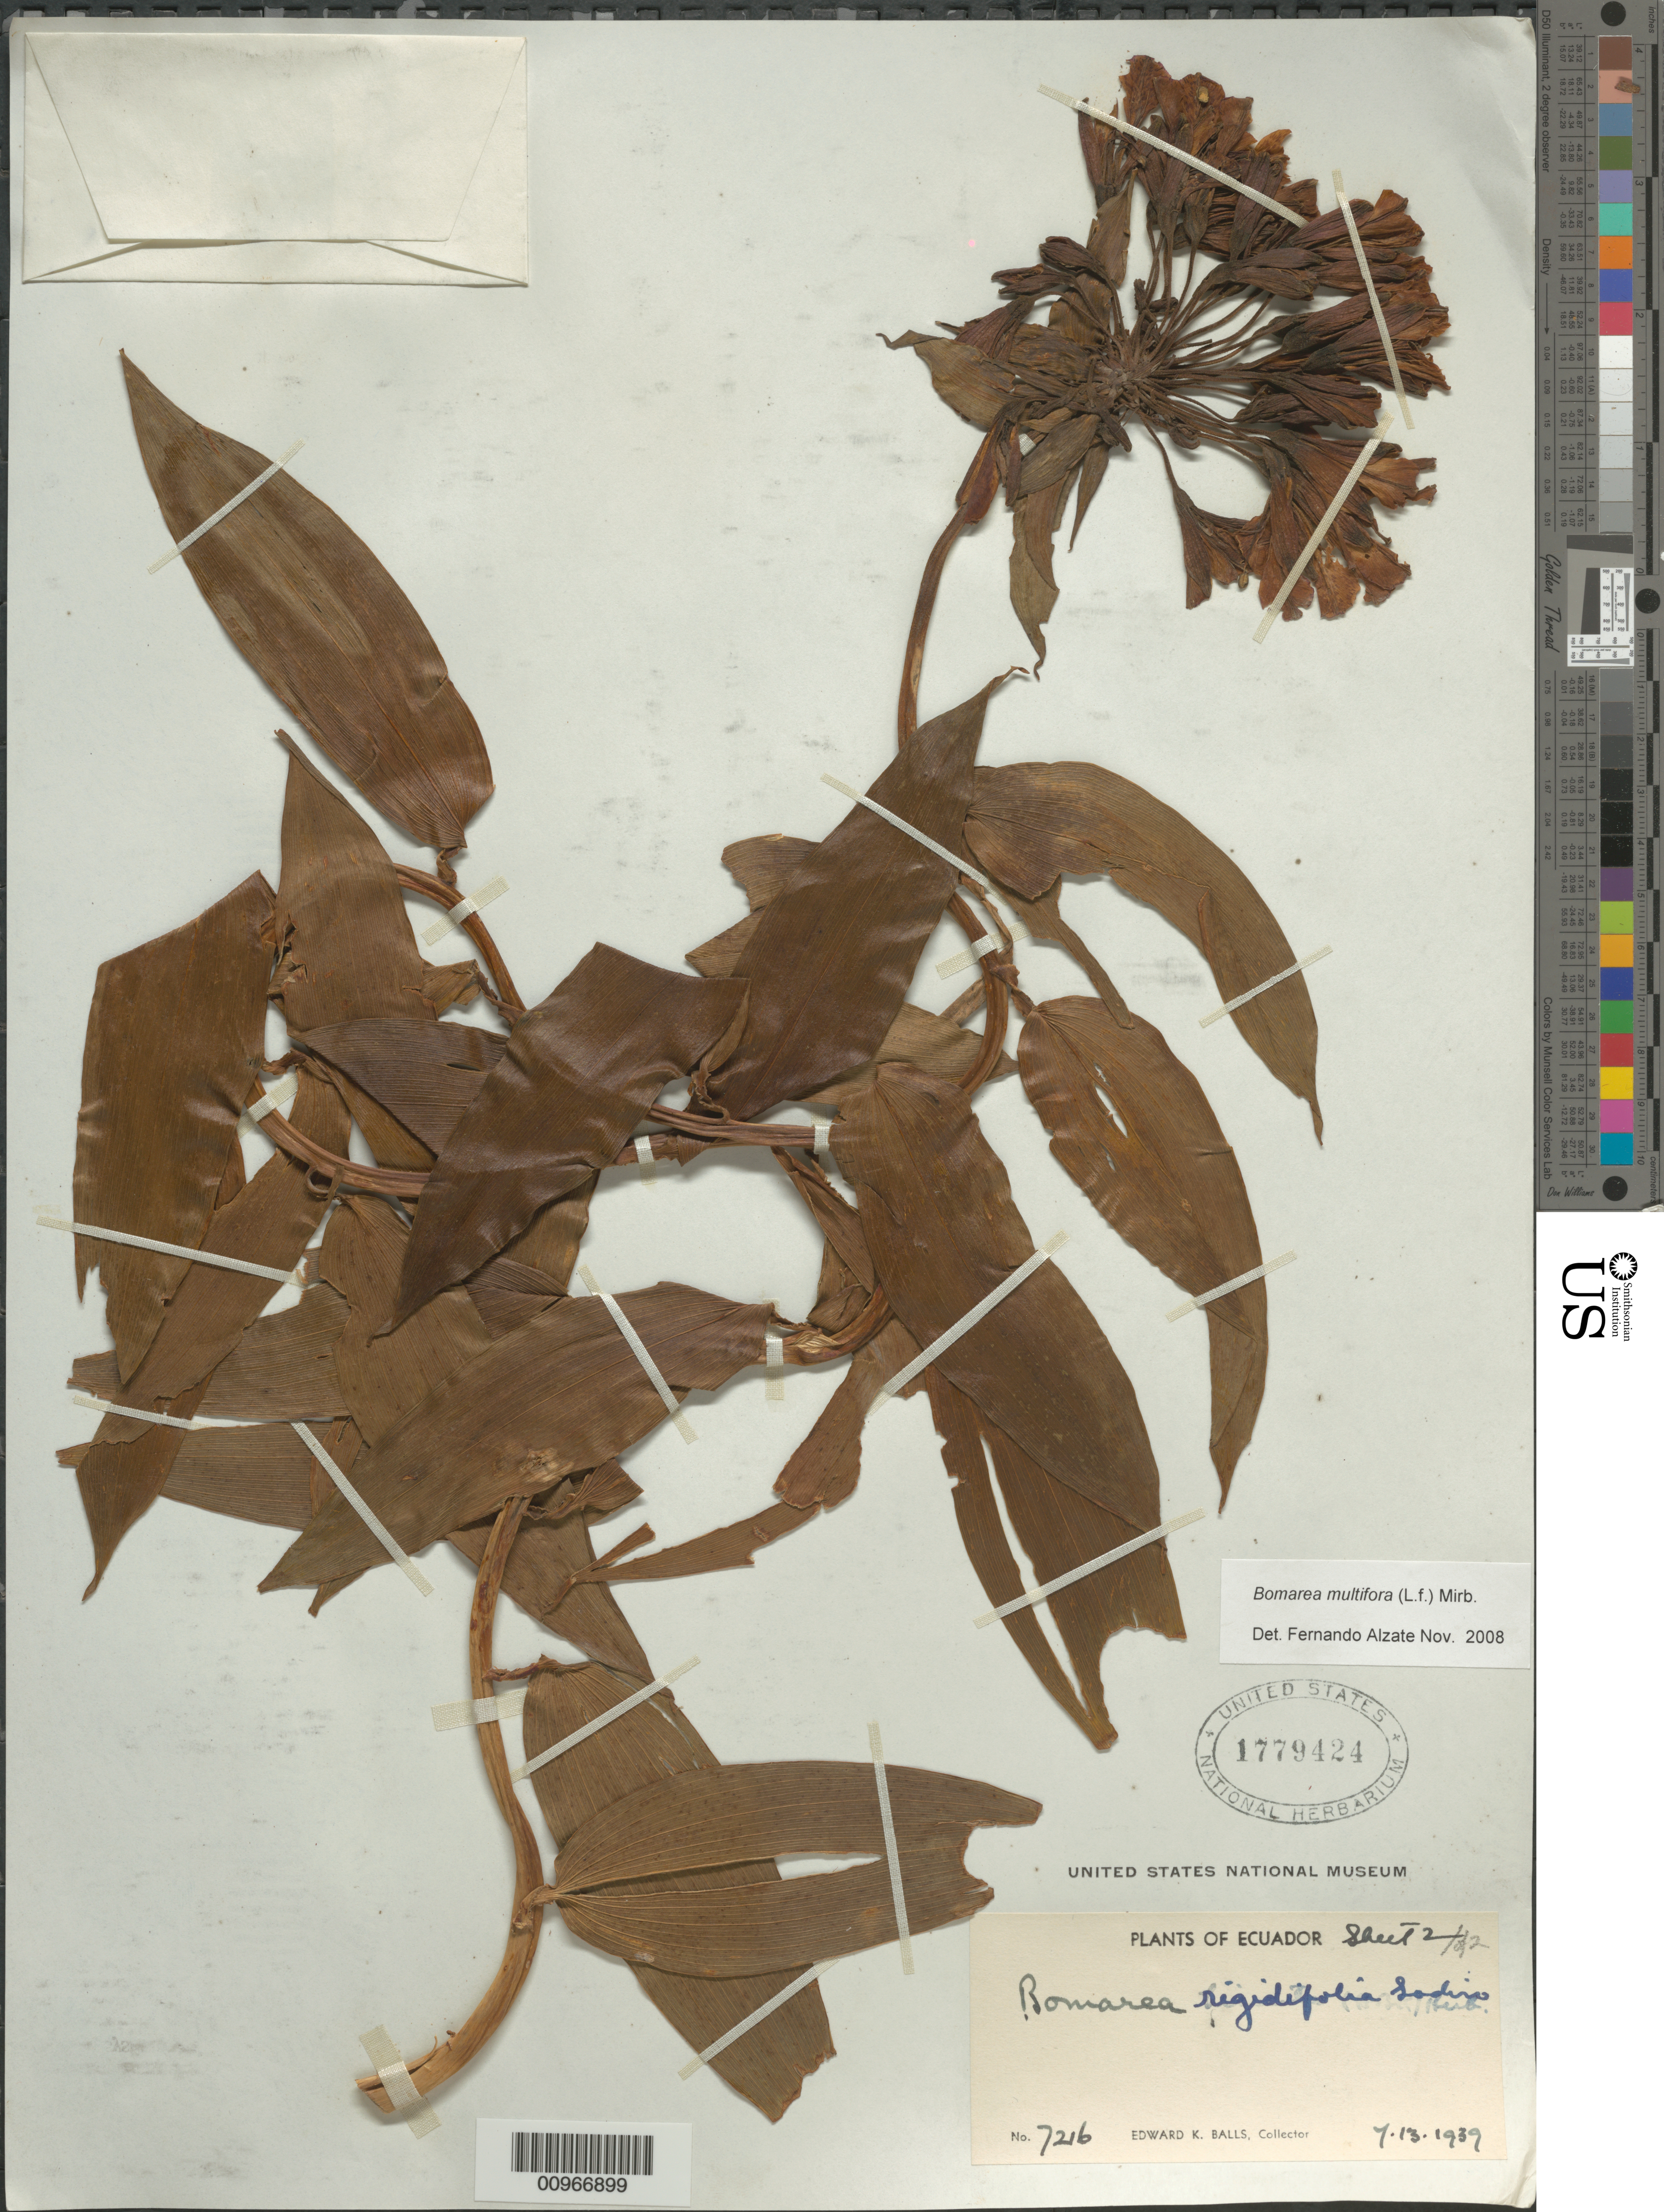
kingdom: Plantae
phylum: Tracheophyta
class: Liliopsida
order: Liliales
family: Alstroemeriaceae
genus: Bomarea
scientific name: Bomarea multiflora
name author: (L. f.) Mirb.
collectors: E. K. Balls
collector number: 7216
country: Ecuador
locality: Paramo de Cotopaxi, Latacunga to Machachi.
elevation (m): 3048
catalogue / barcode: US 1779424